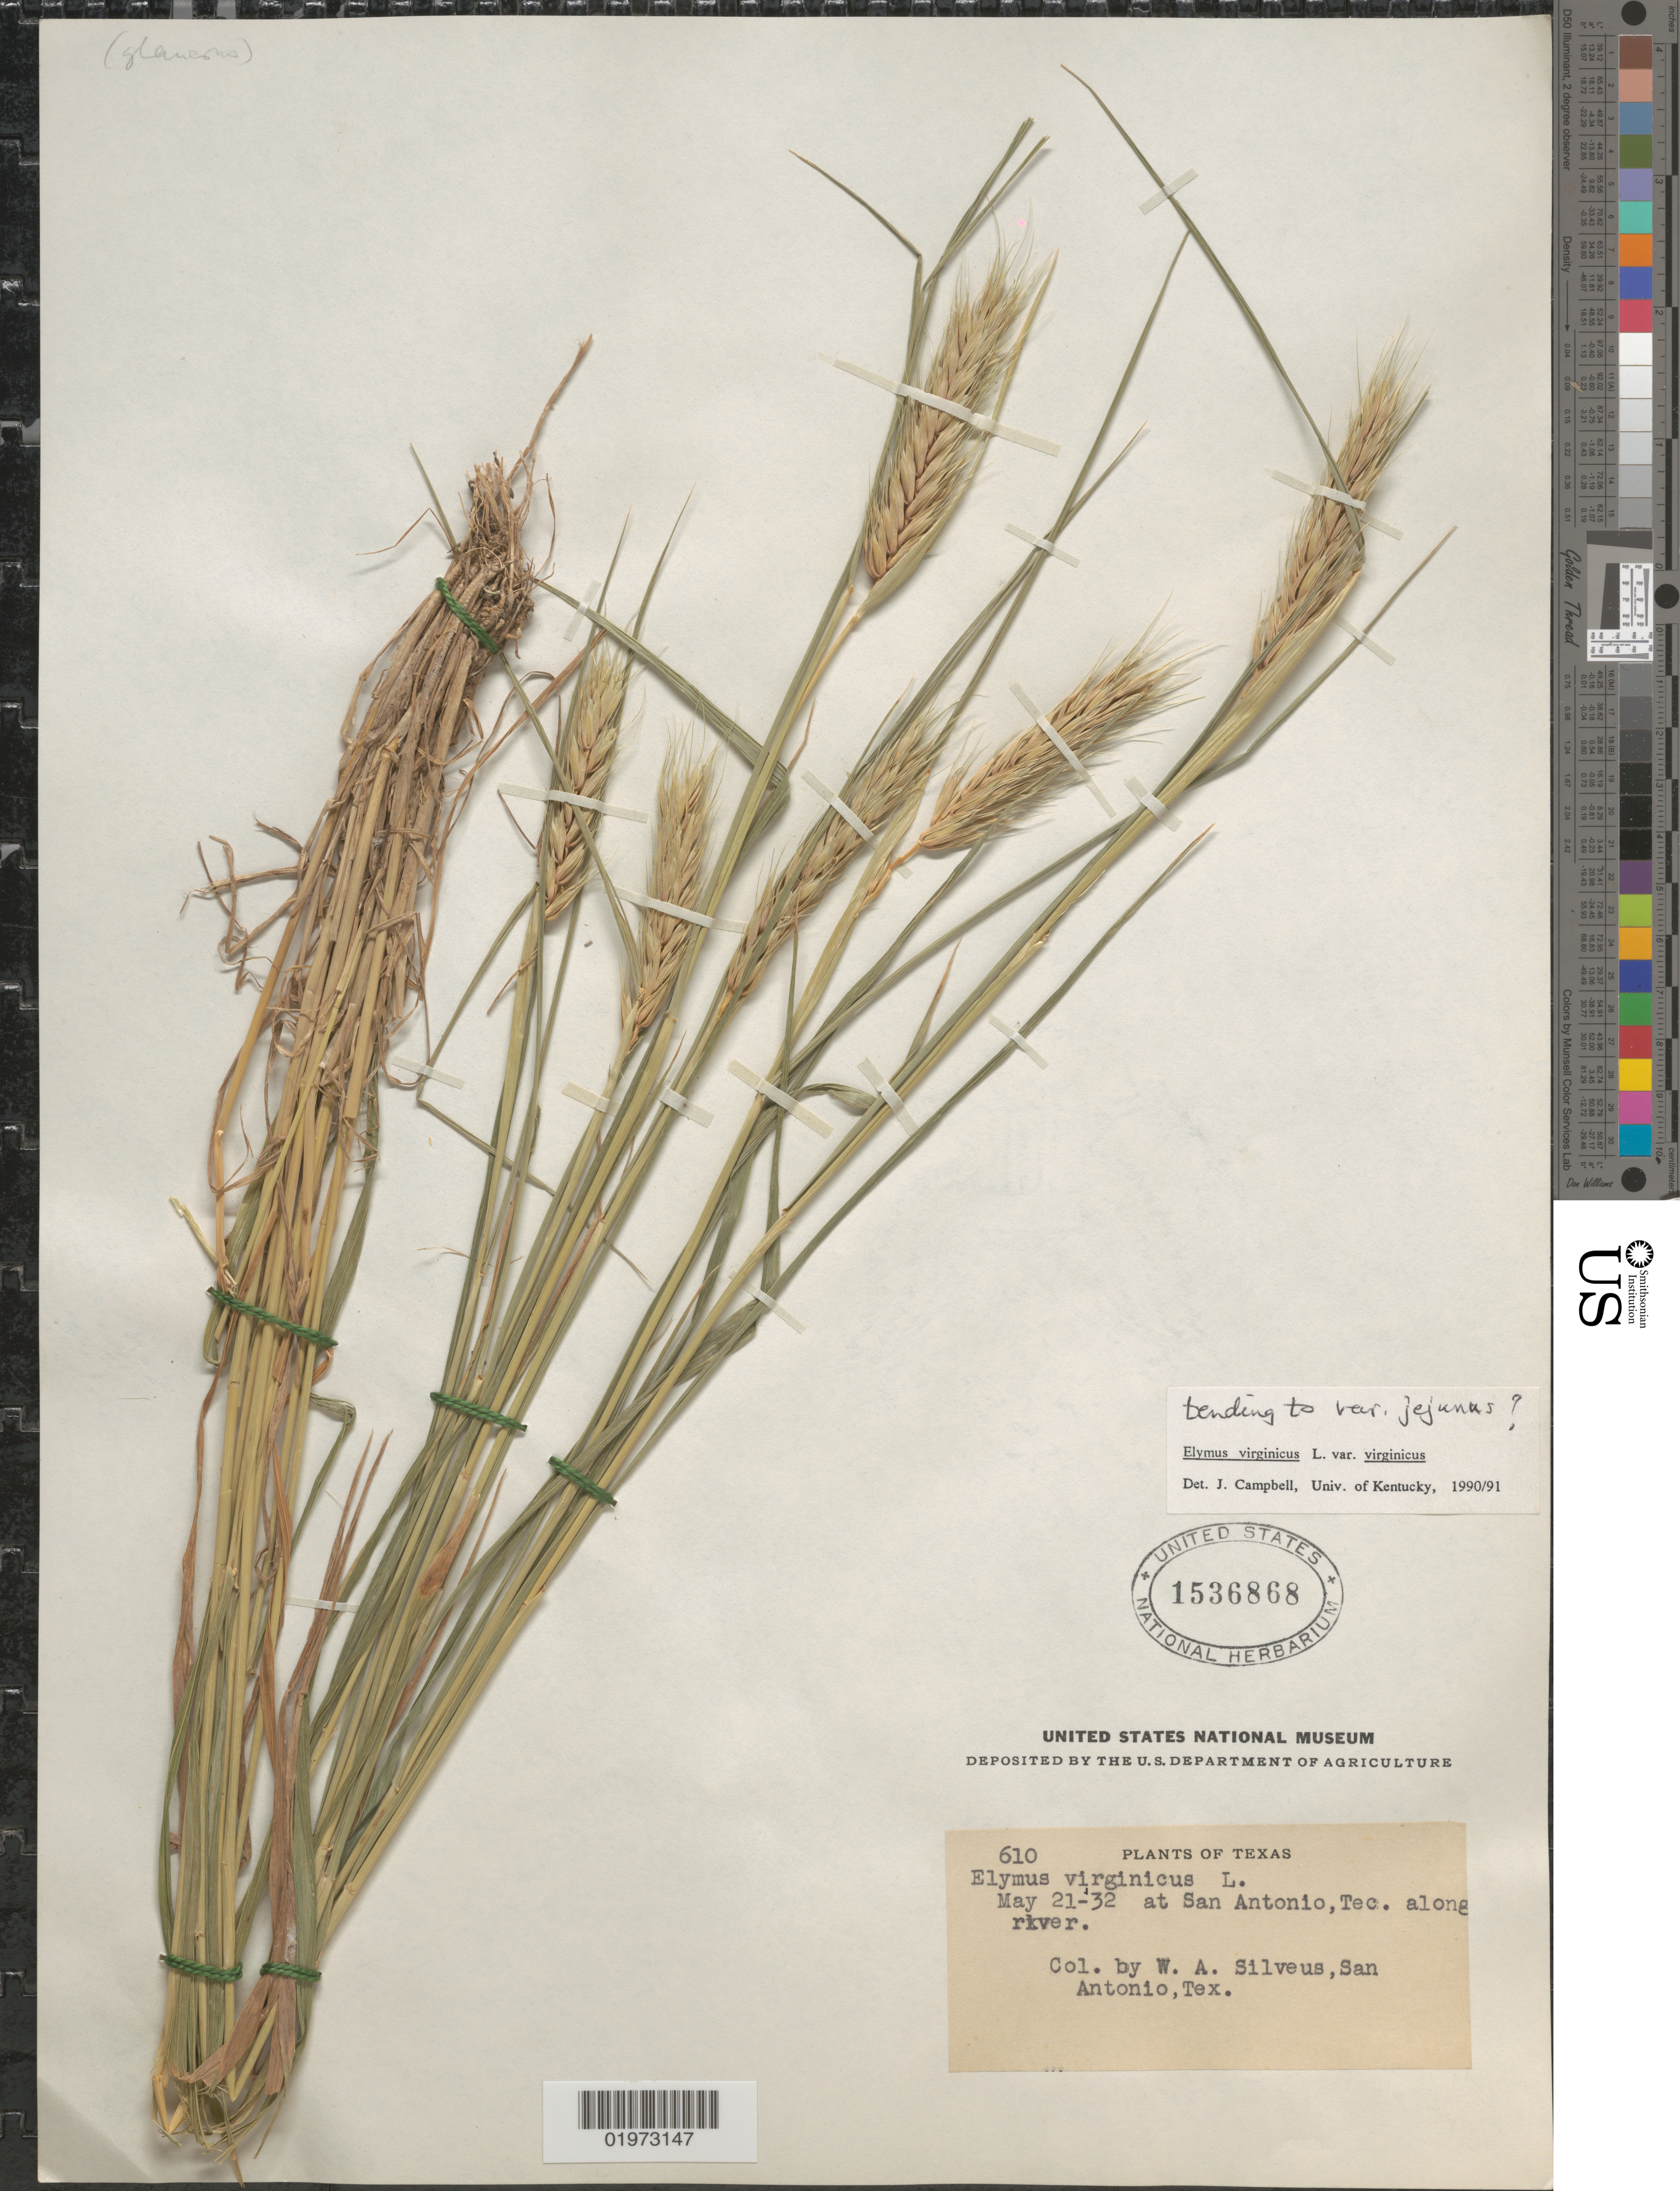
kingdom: Plantae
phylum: Tracheophyta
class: Liliopsida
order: Poales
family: Poaceae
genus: Elymus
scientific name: Elymus virginicus var. virginicus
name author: L.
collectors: W. Silveus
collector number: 610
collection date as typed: Transcribed d/m/y: 21/5/32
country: United States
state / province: Texas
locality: At San Antonio, Tec. along river.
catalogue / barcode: US 1536868